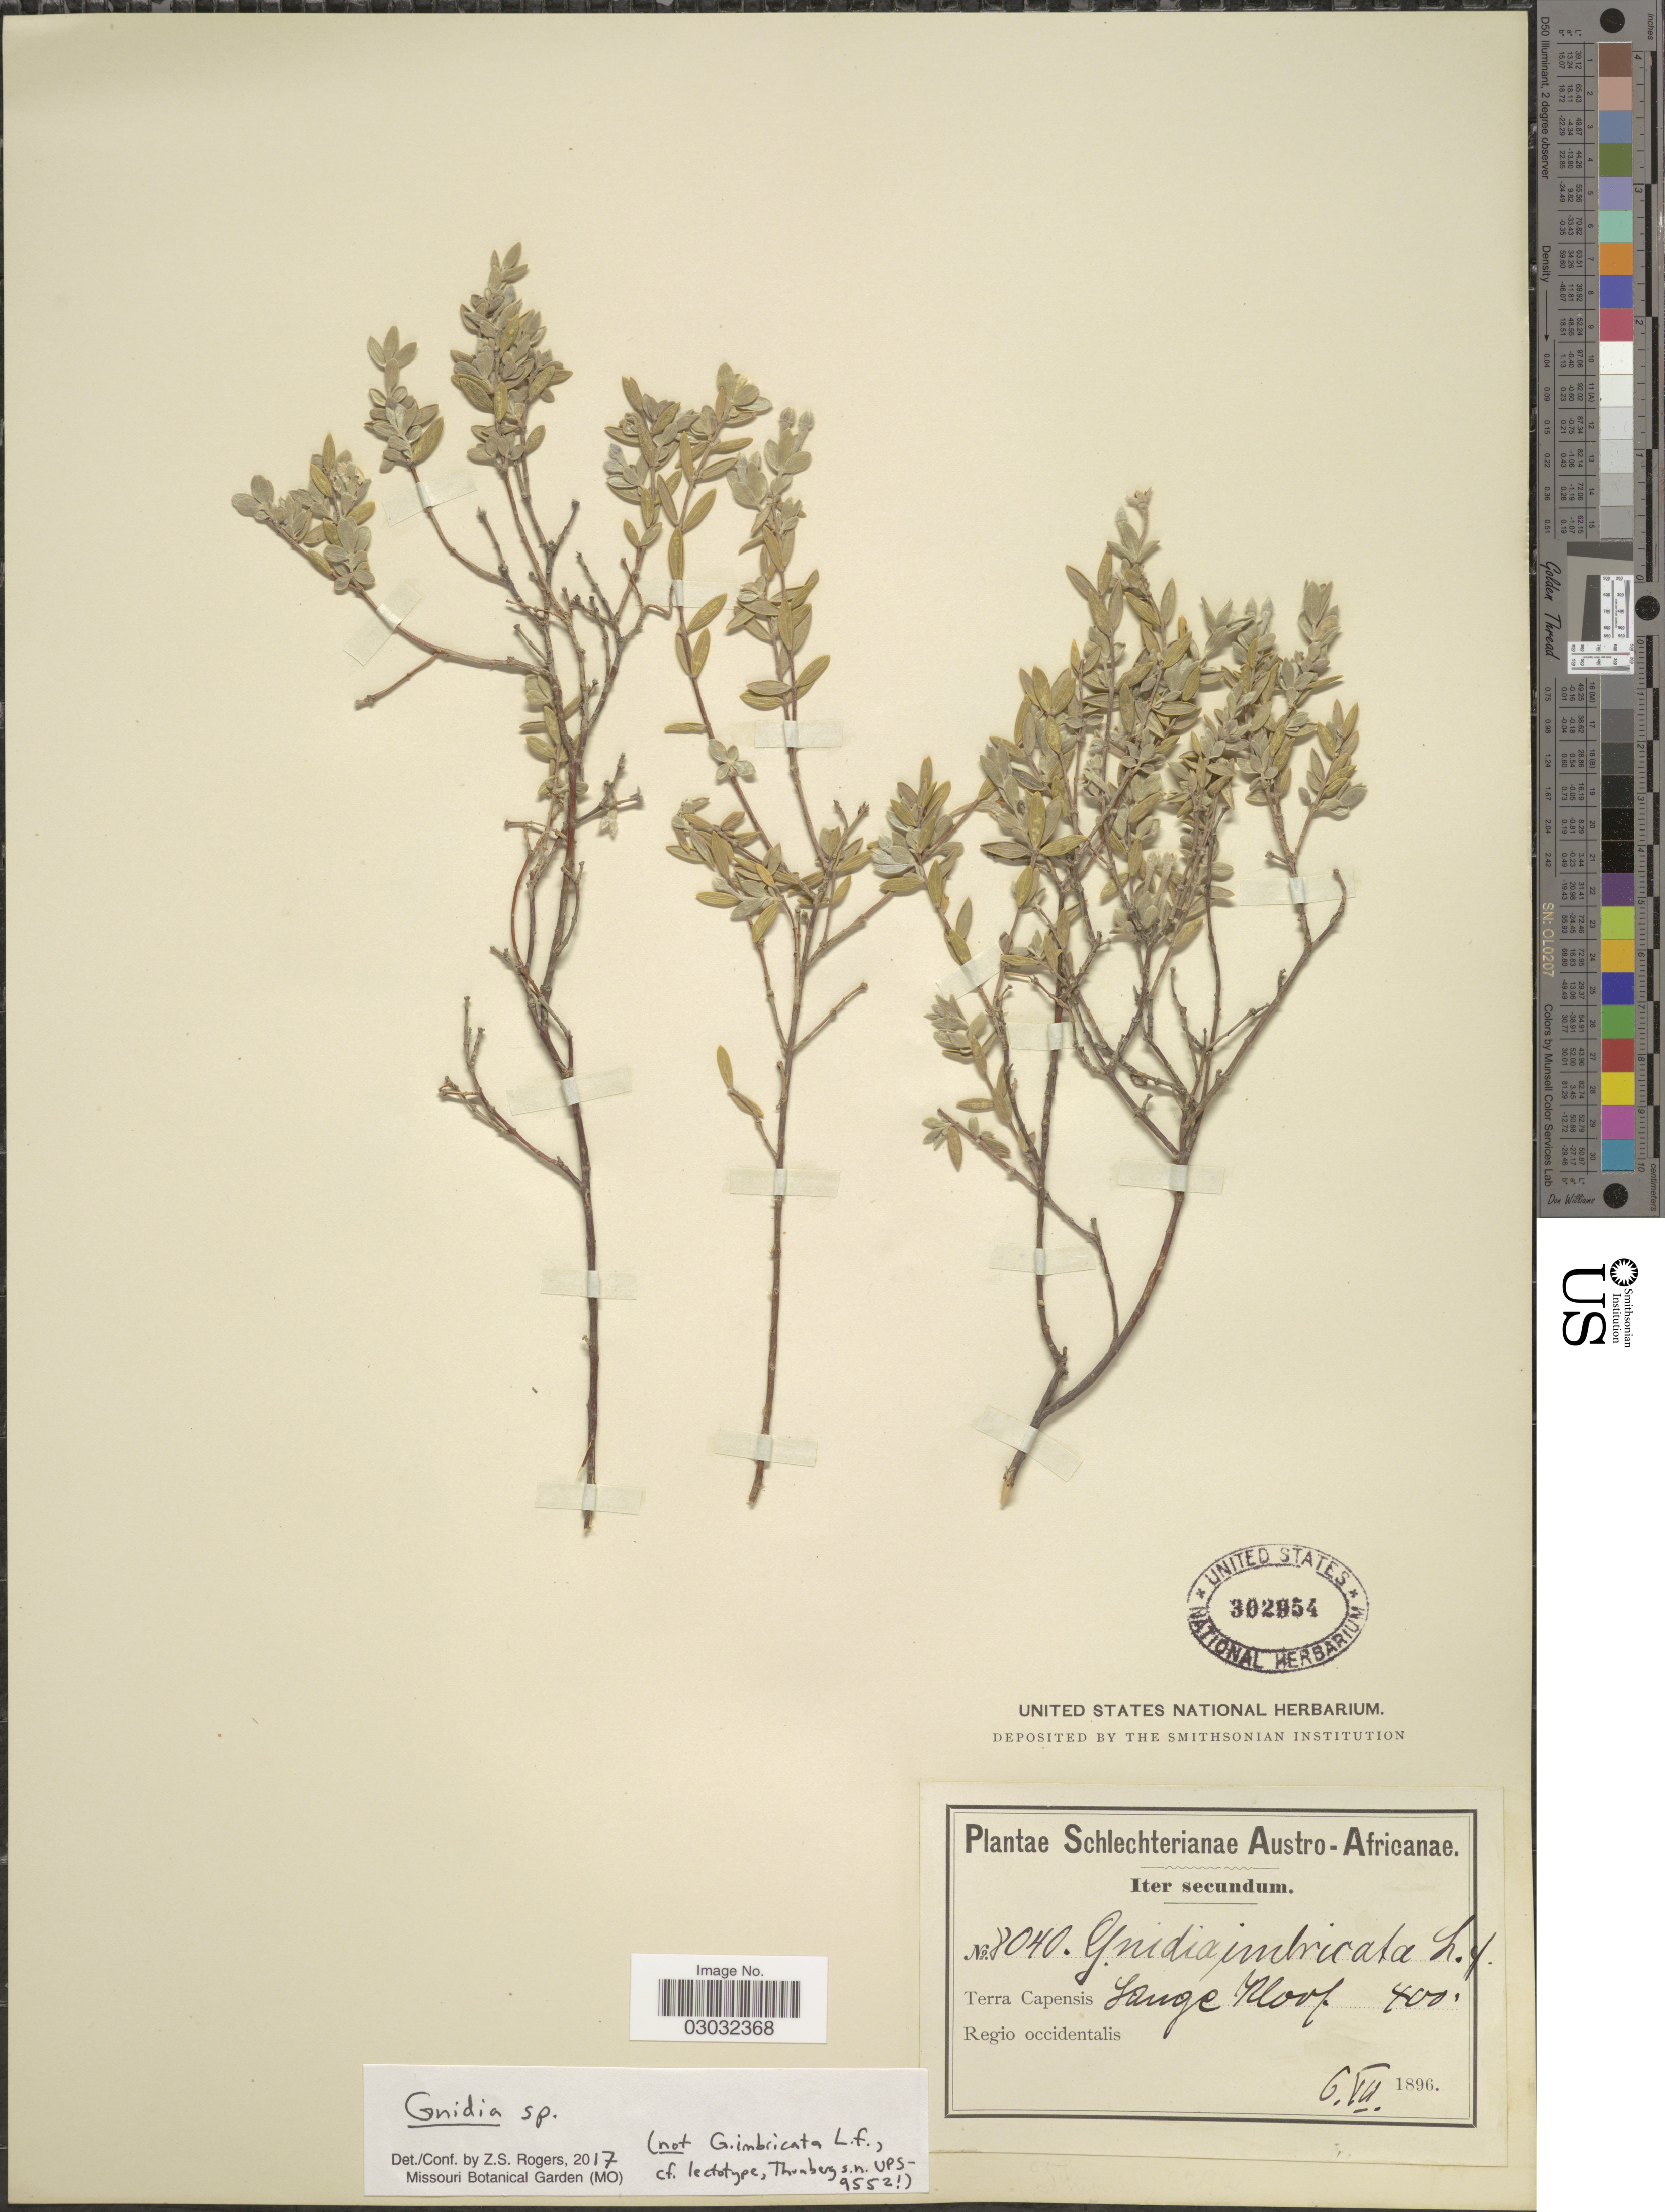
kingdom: Plantae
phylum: Tracheophyta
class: Magnoliopsida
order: Malvales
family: Thymelaeaceae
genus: Gnidia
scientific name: Gnidia imbricata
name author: L. f.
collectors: Schlechter, --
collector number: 8040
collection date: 1896-07-06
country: South Africa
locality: Austro-Africanae. Terra Capensis Lange Kloof. Regio occidentalis.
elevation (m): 122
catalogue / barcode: US 302954